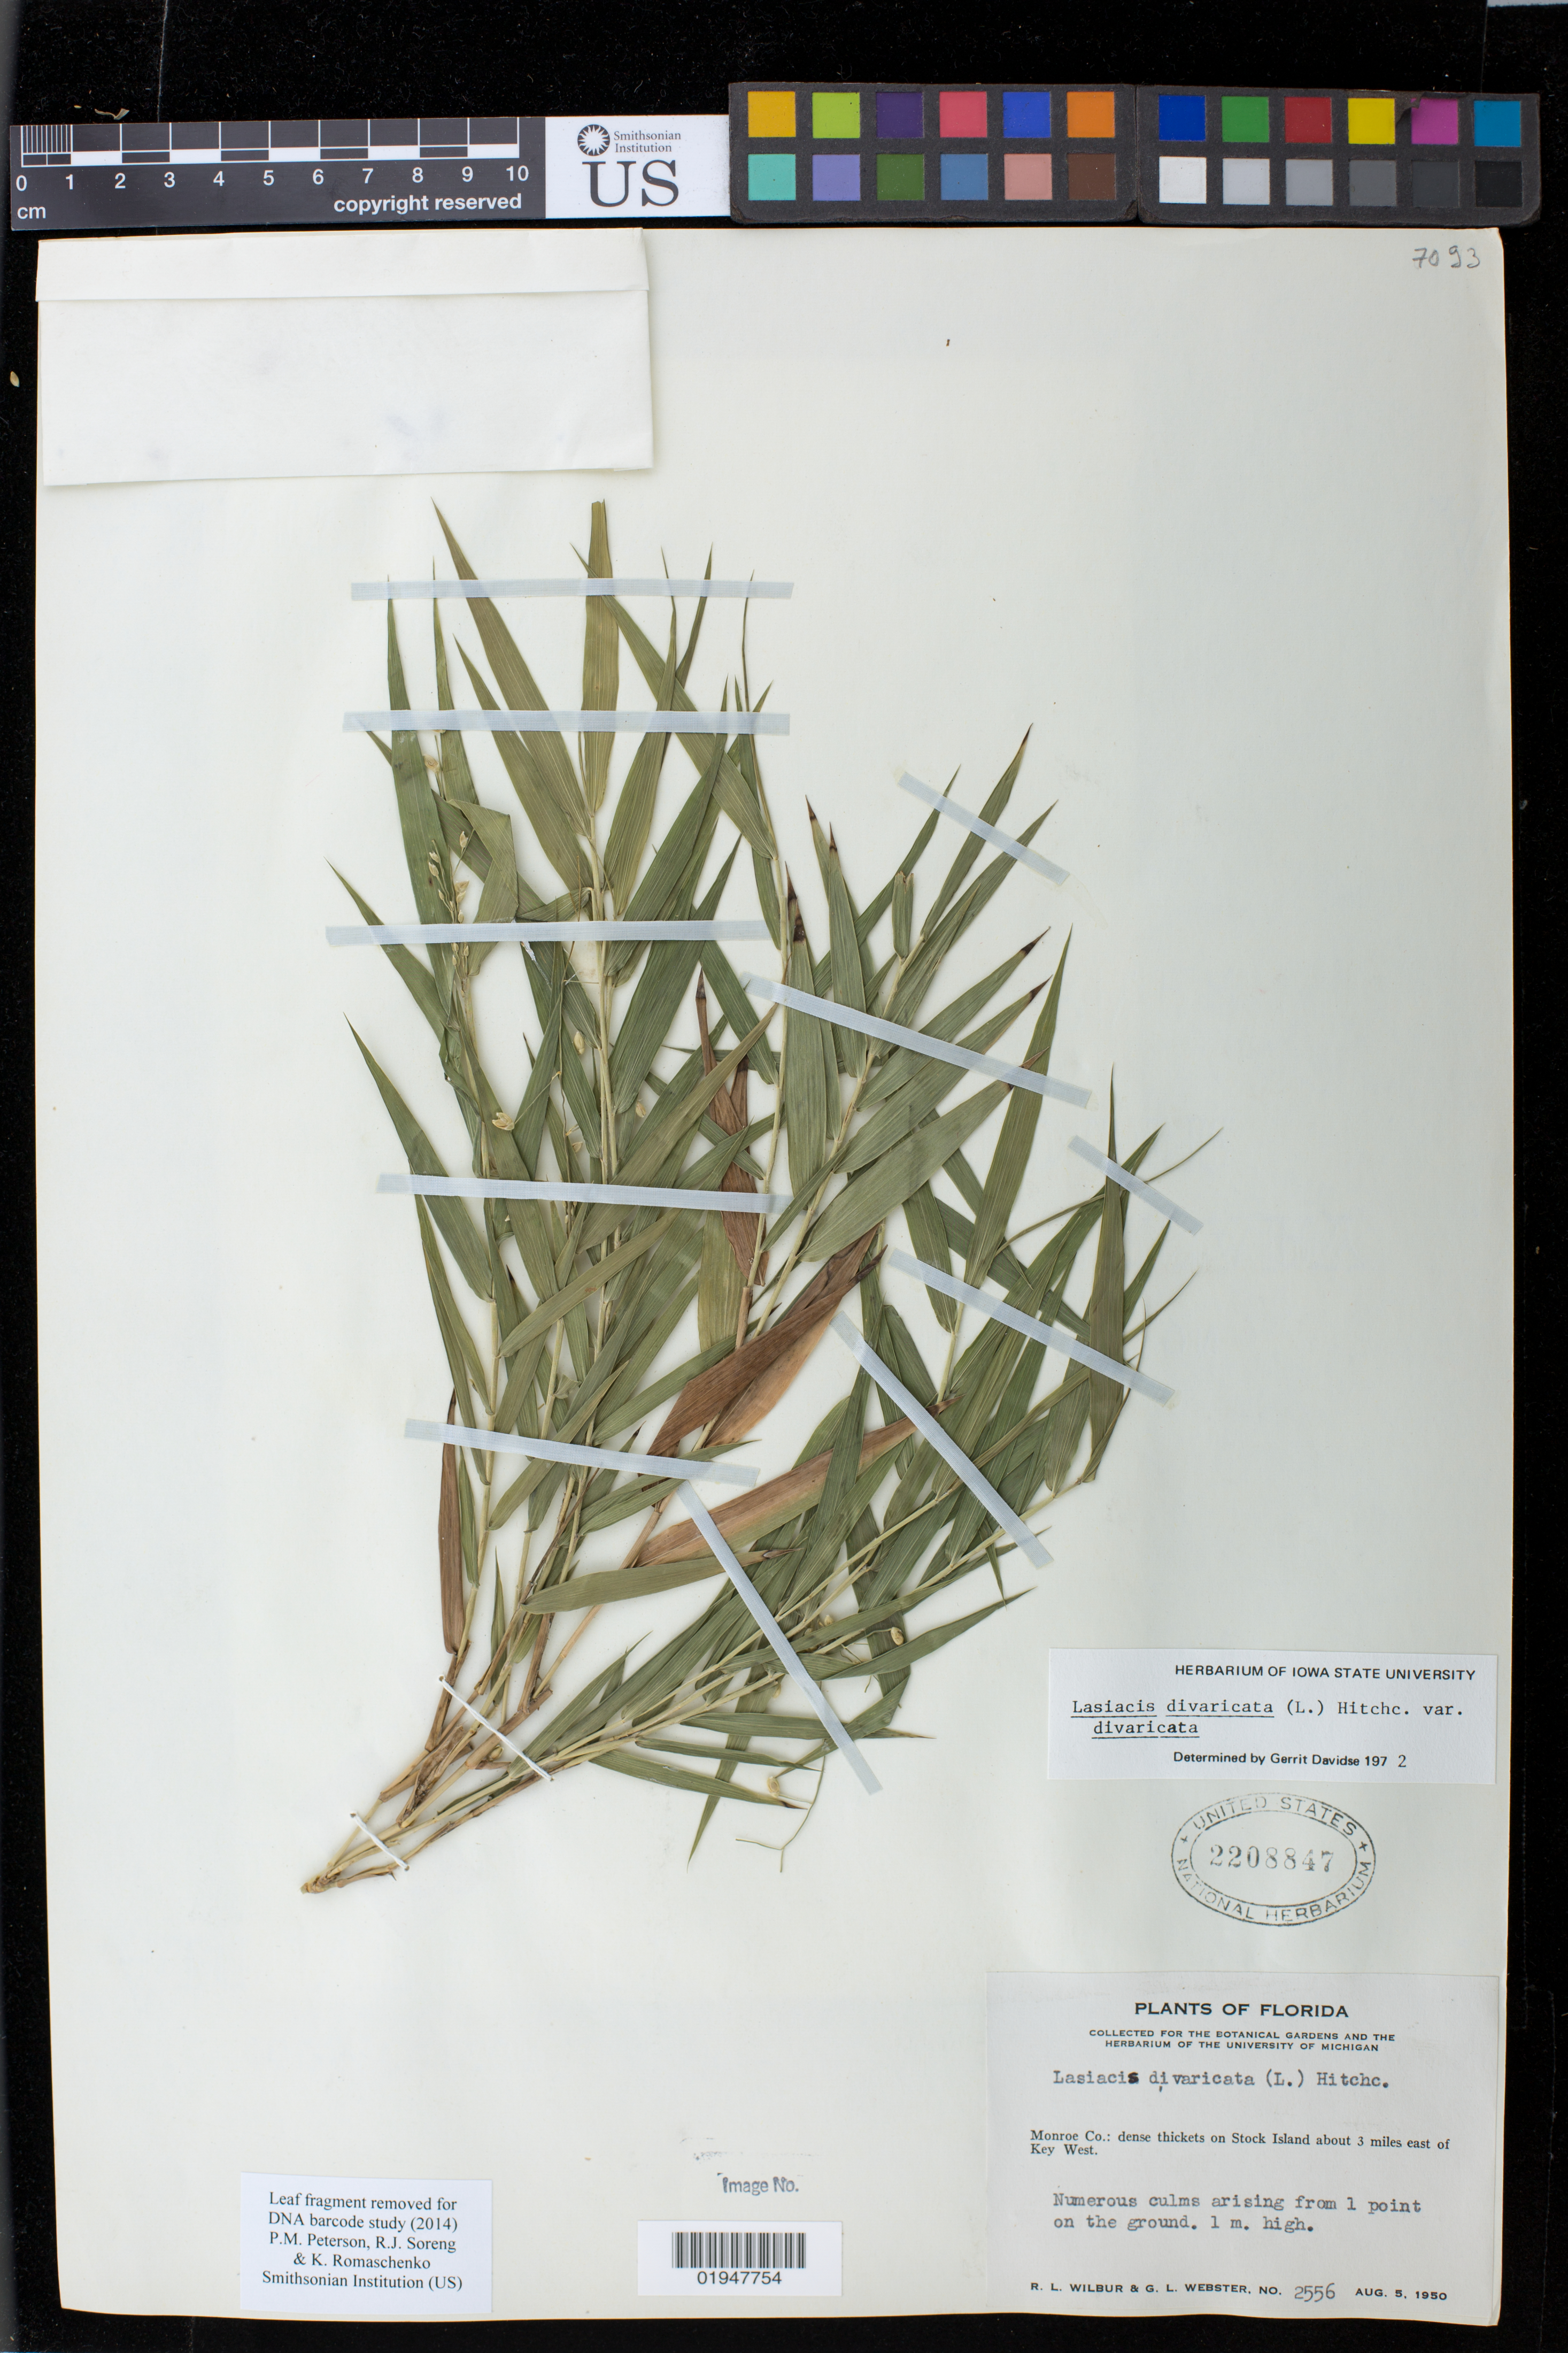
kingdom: Plantae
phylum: Tracheophyta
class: Liliopsida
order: Poales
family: Poaceae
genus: Lasiacis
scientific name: Lasiacis divaricata var. divaricata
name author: (L.) Hitchc.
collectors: R. L. Wilbur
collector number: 2556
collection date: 1950-08-05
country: United States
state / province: Florida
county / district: Monroe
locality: Stock Island about 3 miles east of Key West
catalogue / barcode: US 2208847